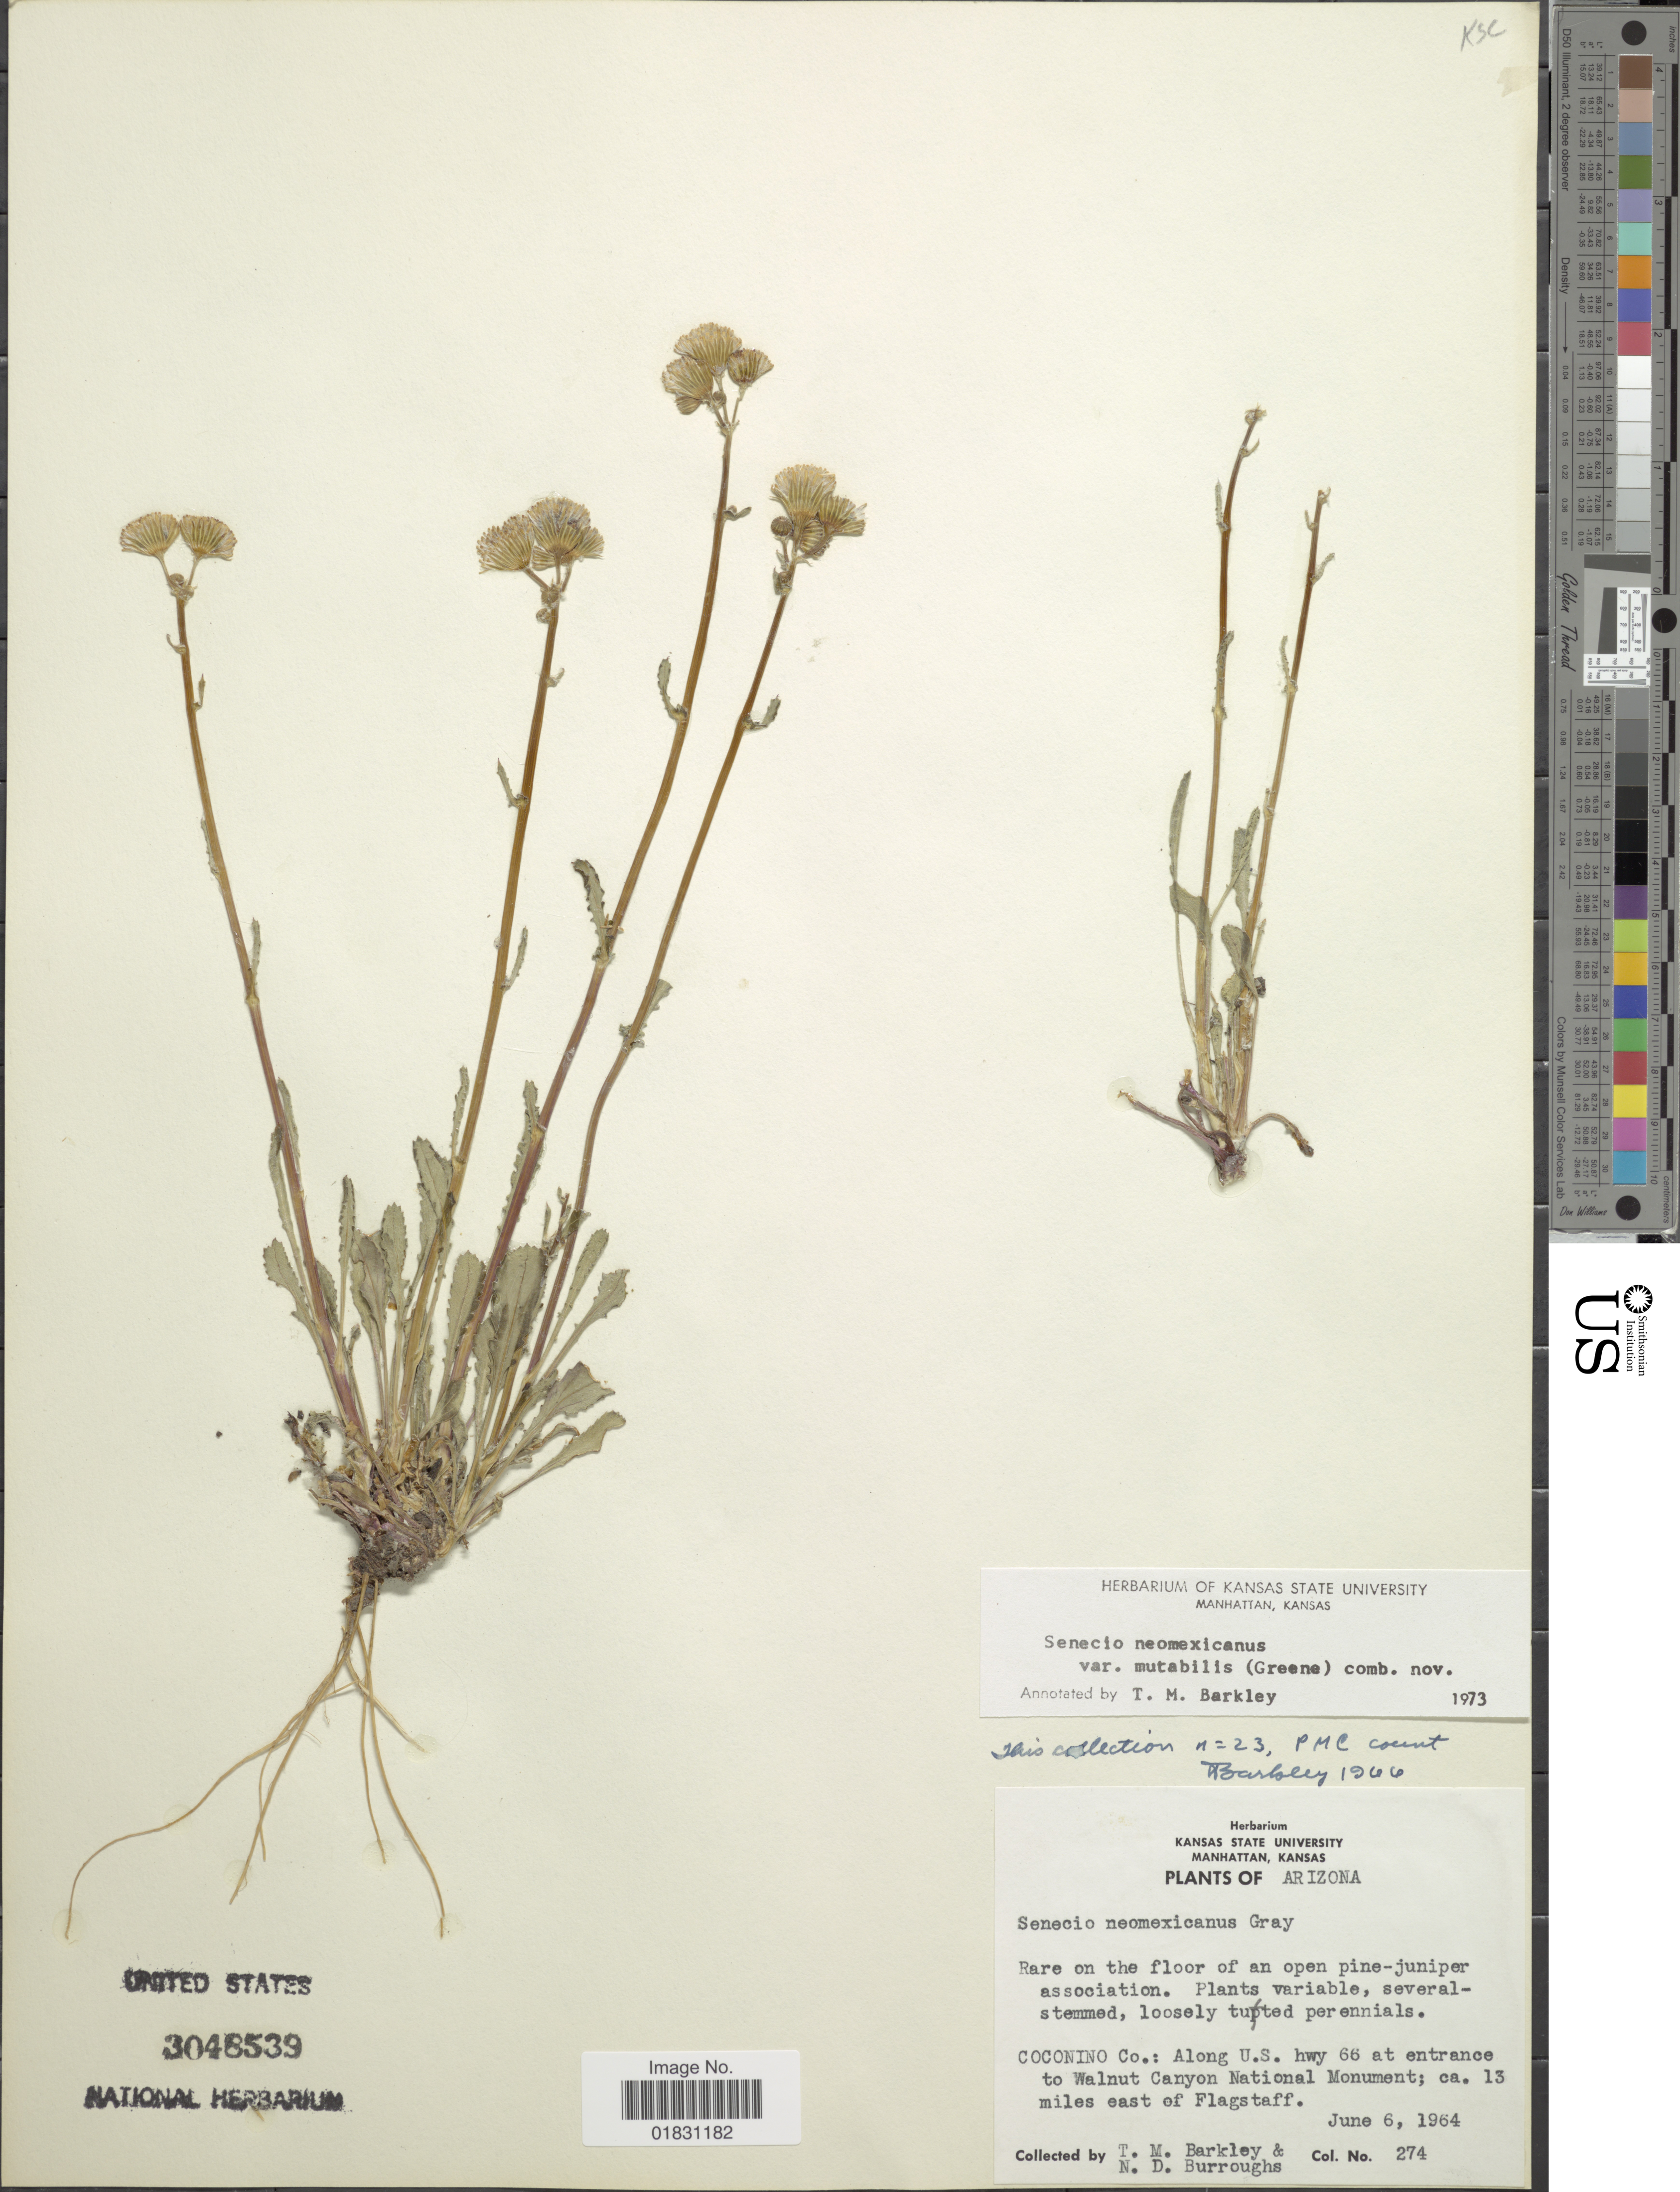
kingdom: Plantae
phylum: Tracheophyta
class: Magnoliopsida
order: Asterales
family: Asteraceae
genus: Packera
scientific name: Packera neomexicana var. metcalfei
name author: (Greene ex Wooton & Standl.) Trock & T.M. Barkley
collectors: T. M. Barkley & N. Burroughs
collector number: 274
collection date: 1964-06-06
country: United States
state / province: Arizona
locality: Coconino Co.: Along U.S. hwy 66 at entrance to Walnut Canyon National Monument, 13 miles east of Flagstaff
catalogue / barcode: US 3048539